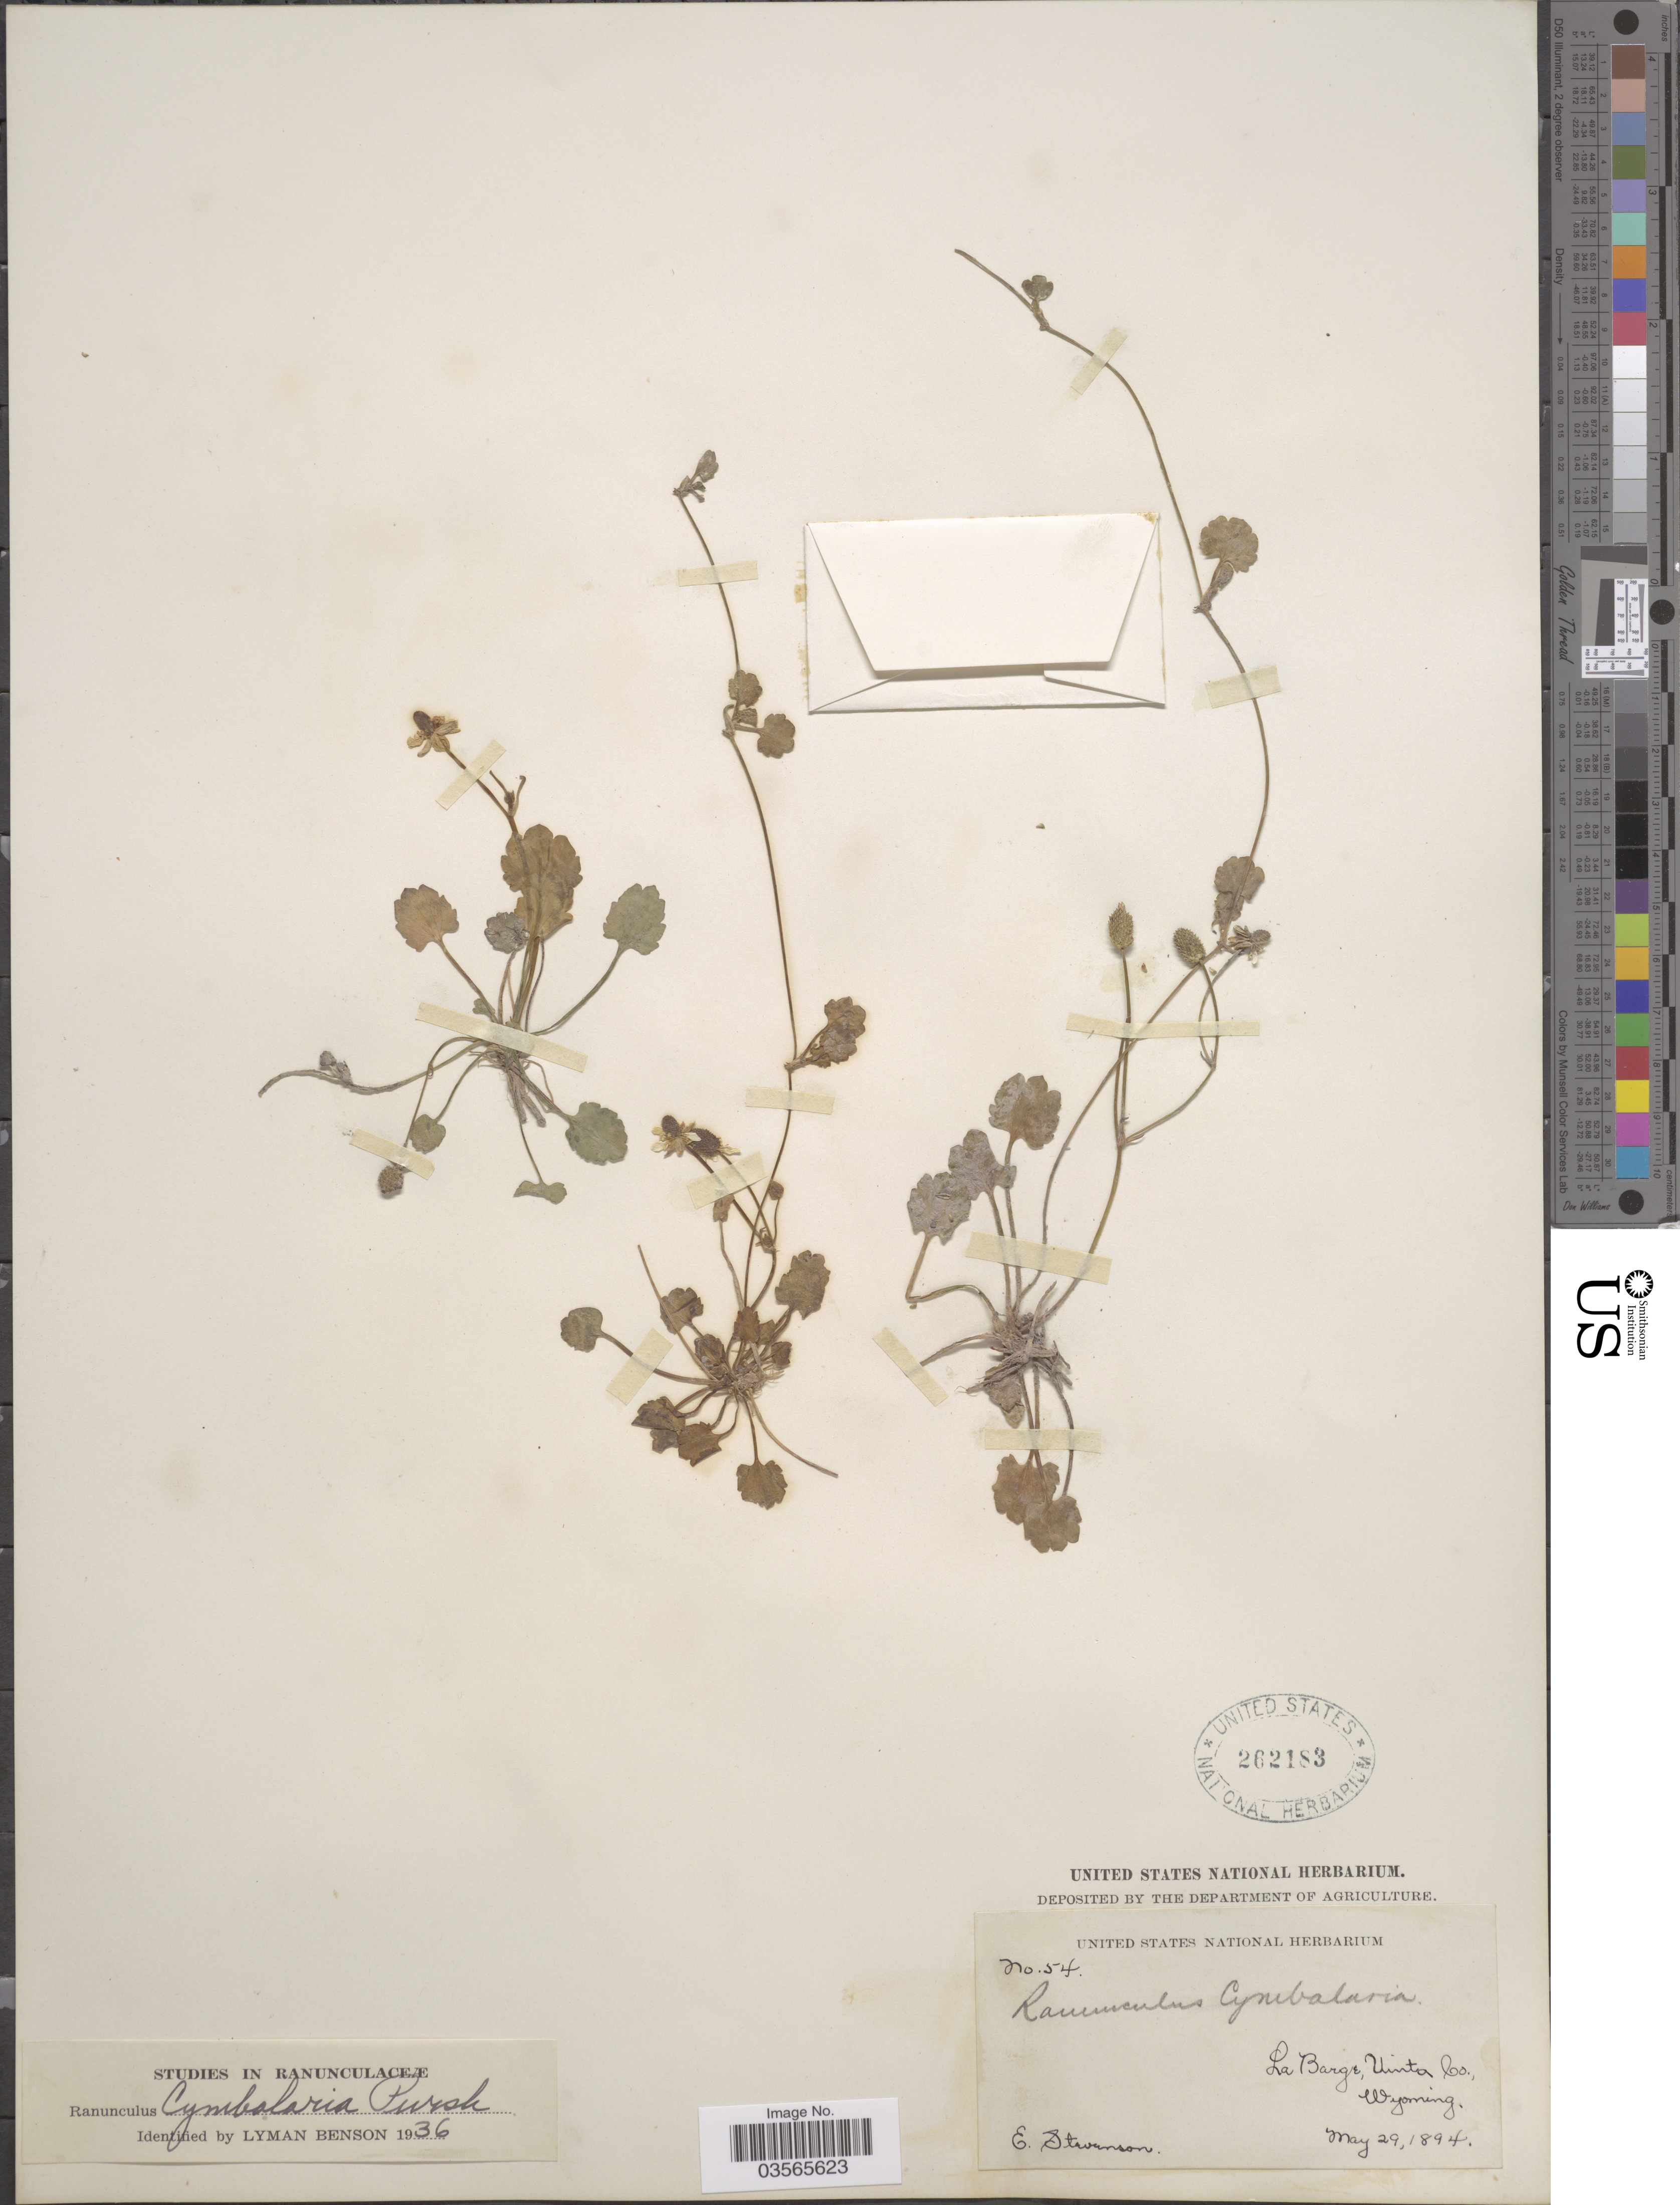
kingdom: Plantae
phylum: Tracheophyta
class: Magnoliopsida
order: Ranunculales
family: Ranunculaceae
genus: Halerpestes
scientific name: Halerpestes cymbalaria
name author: (Pursh) Greene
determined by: Strong, M. T., (US), Smithsonian Institution - National Museum of Natural History (UNITED STATES)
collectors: E. Stevenson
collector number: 54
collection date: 1894-05-29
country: United States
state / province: Wyoming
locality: La Barge, Uinta Co.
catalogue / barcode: US 262183